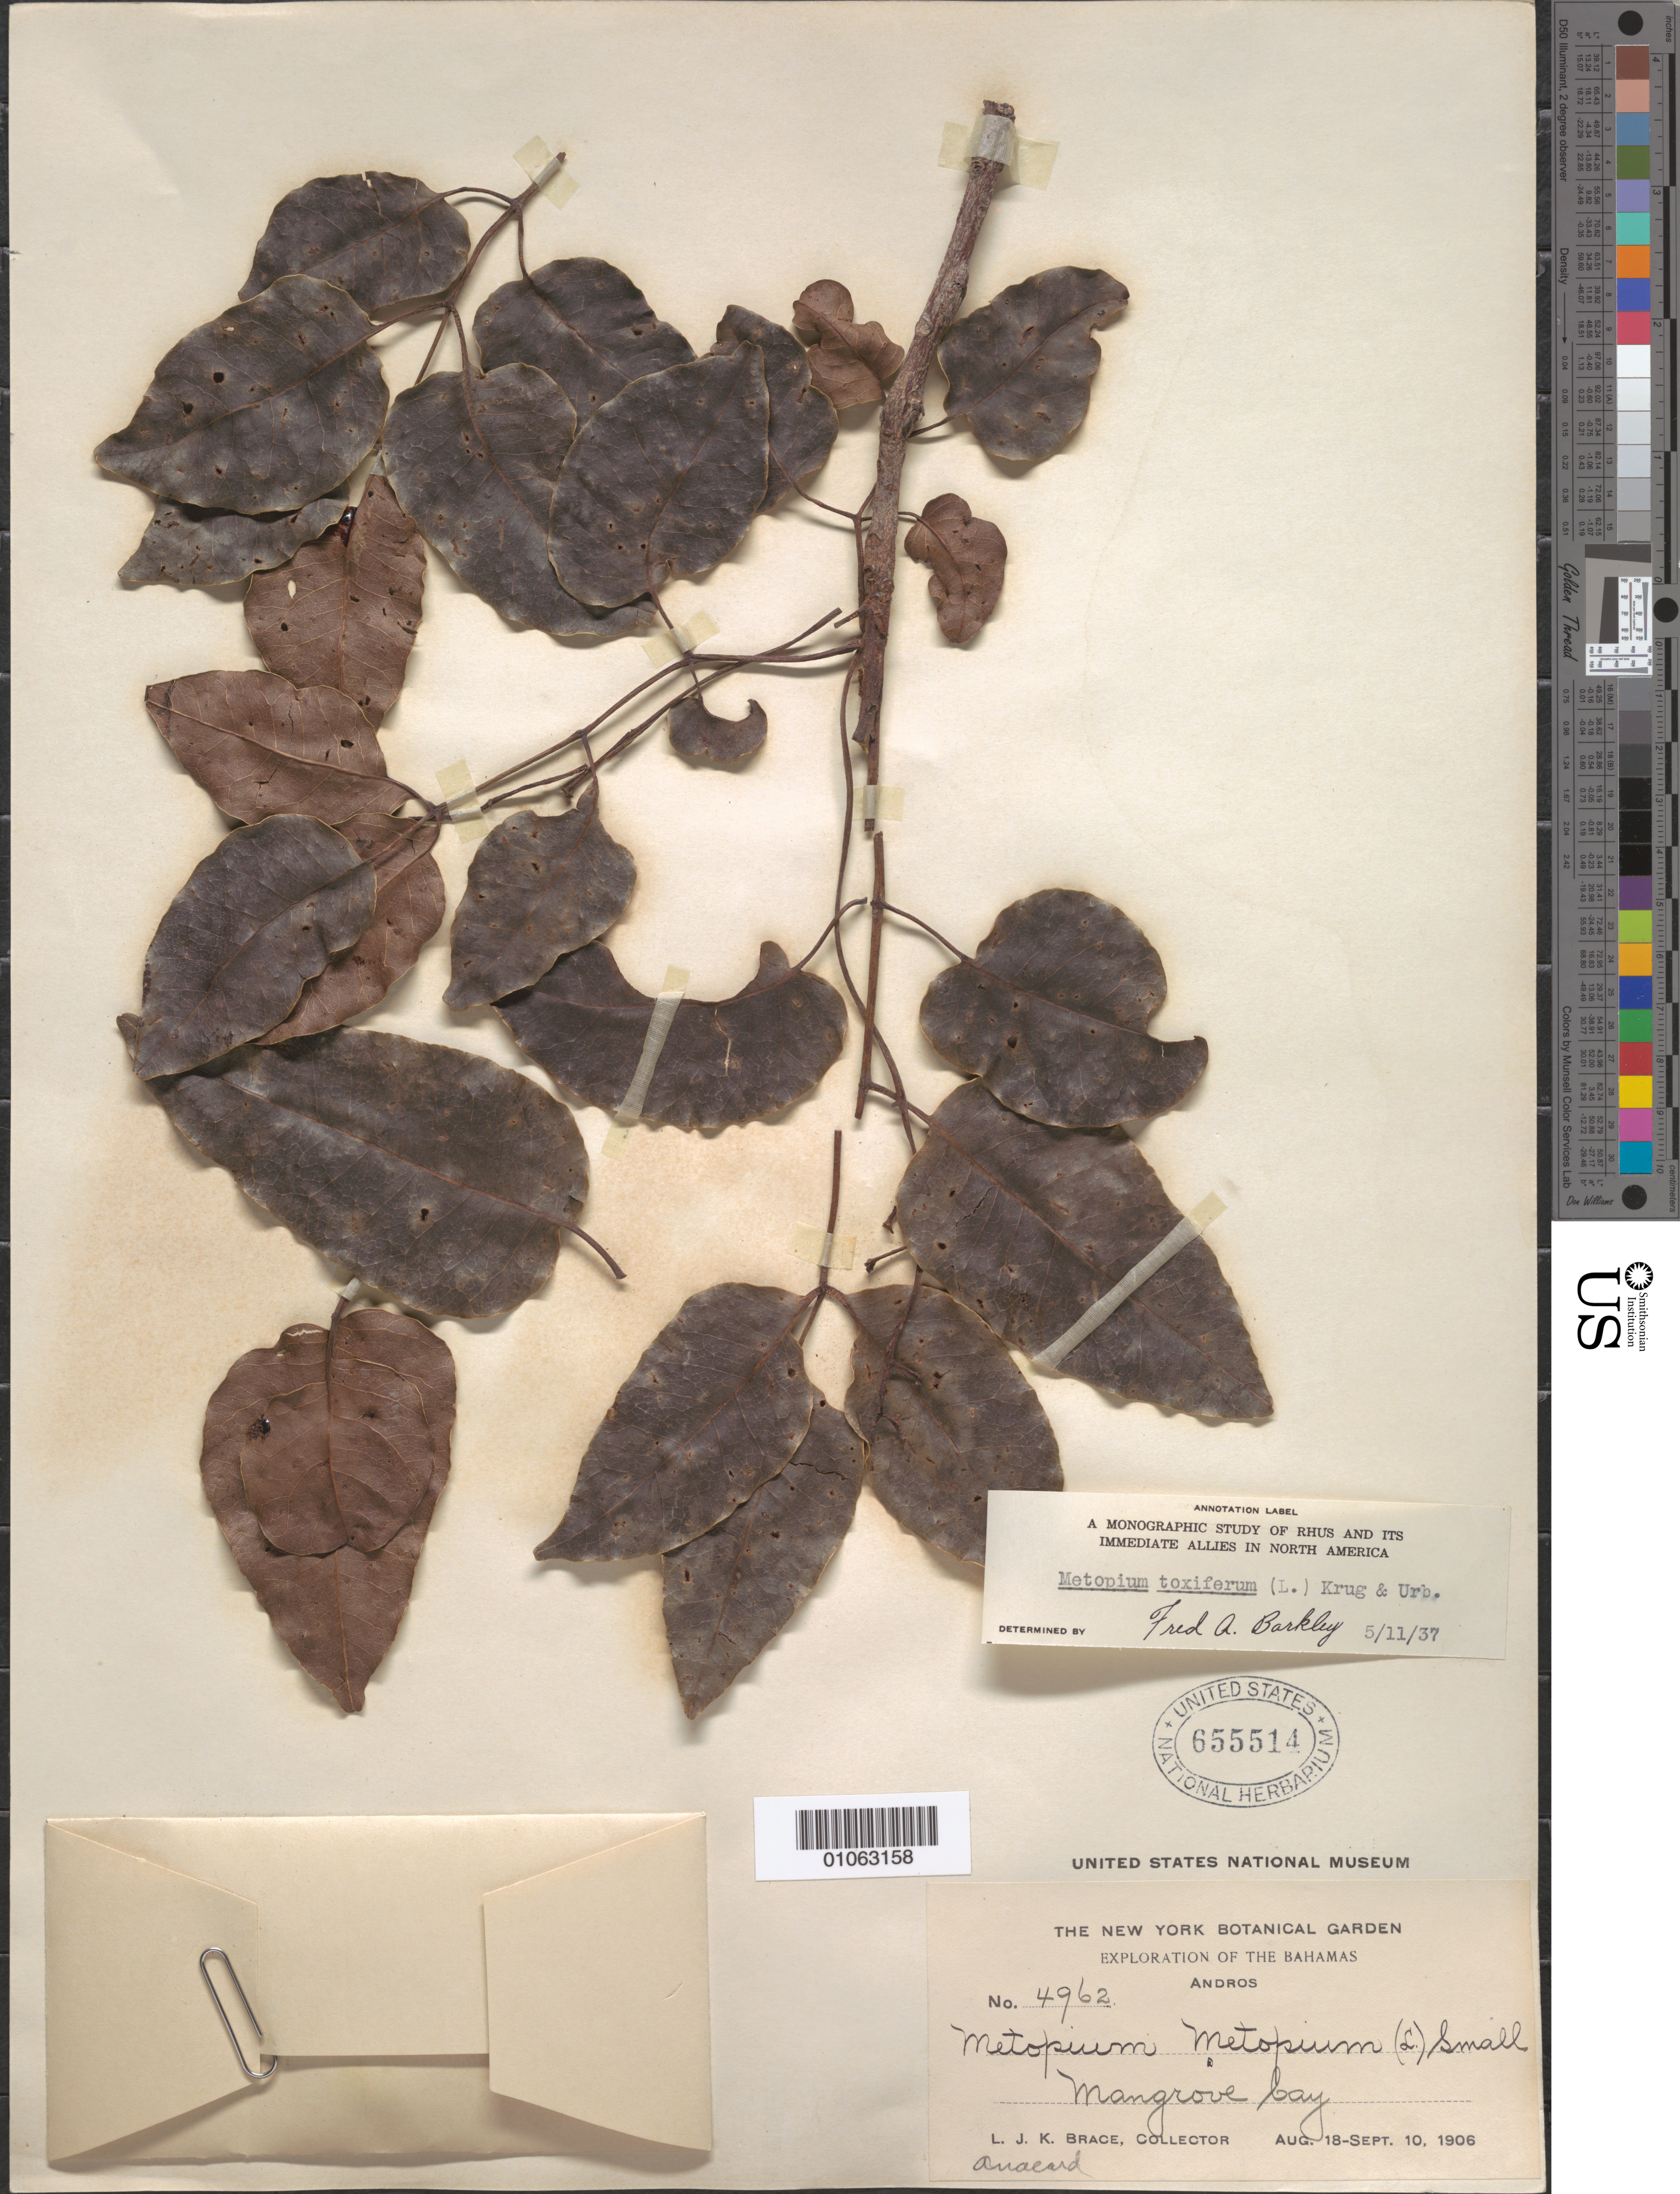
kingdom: Plantae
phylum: Tracheophyta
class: Magnoliopsida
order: Sapindales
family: Anacardiaceae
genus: Metopium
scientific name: Metopium toxiferum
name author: (L.) Krug & Urb.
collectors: L. J. K. Brace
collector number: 4962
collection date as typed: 18 Aug 1906 to 10 Sep 1906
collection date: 1906-08-18/1906-09-10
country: Bahamas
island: Andros I.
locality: Mangrove bay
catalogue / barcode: US 655514